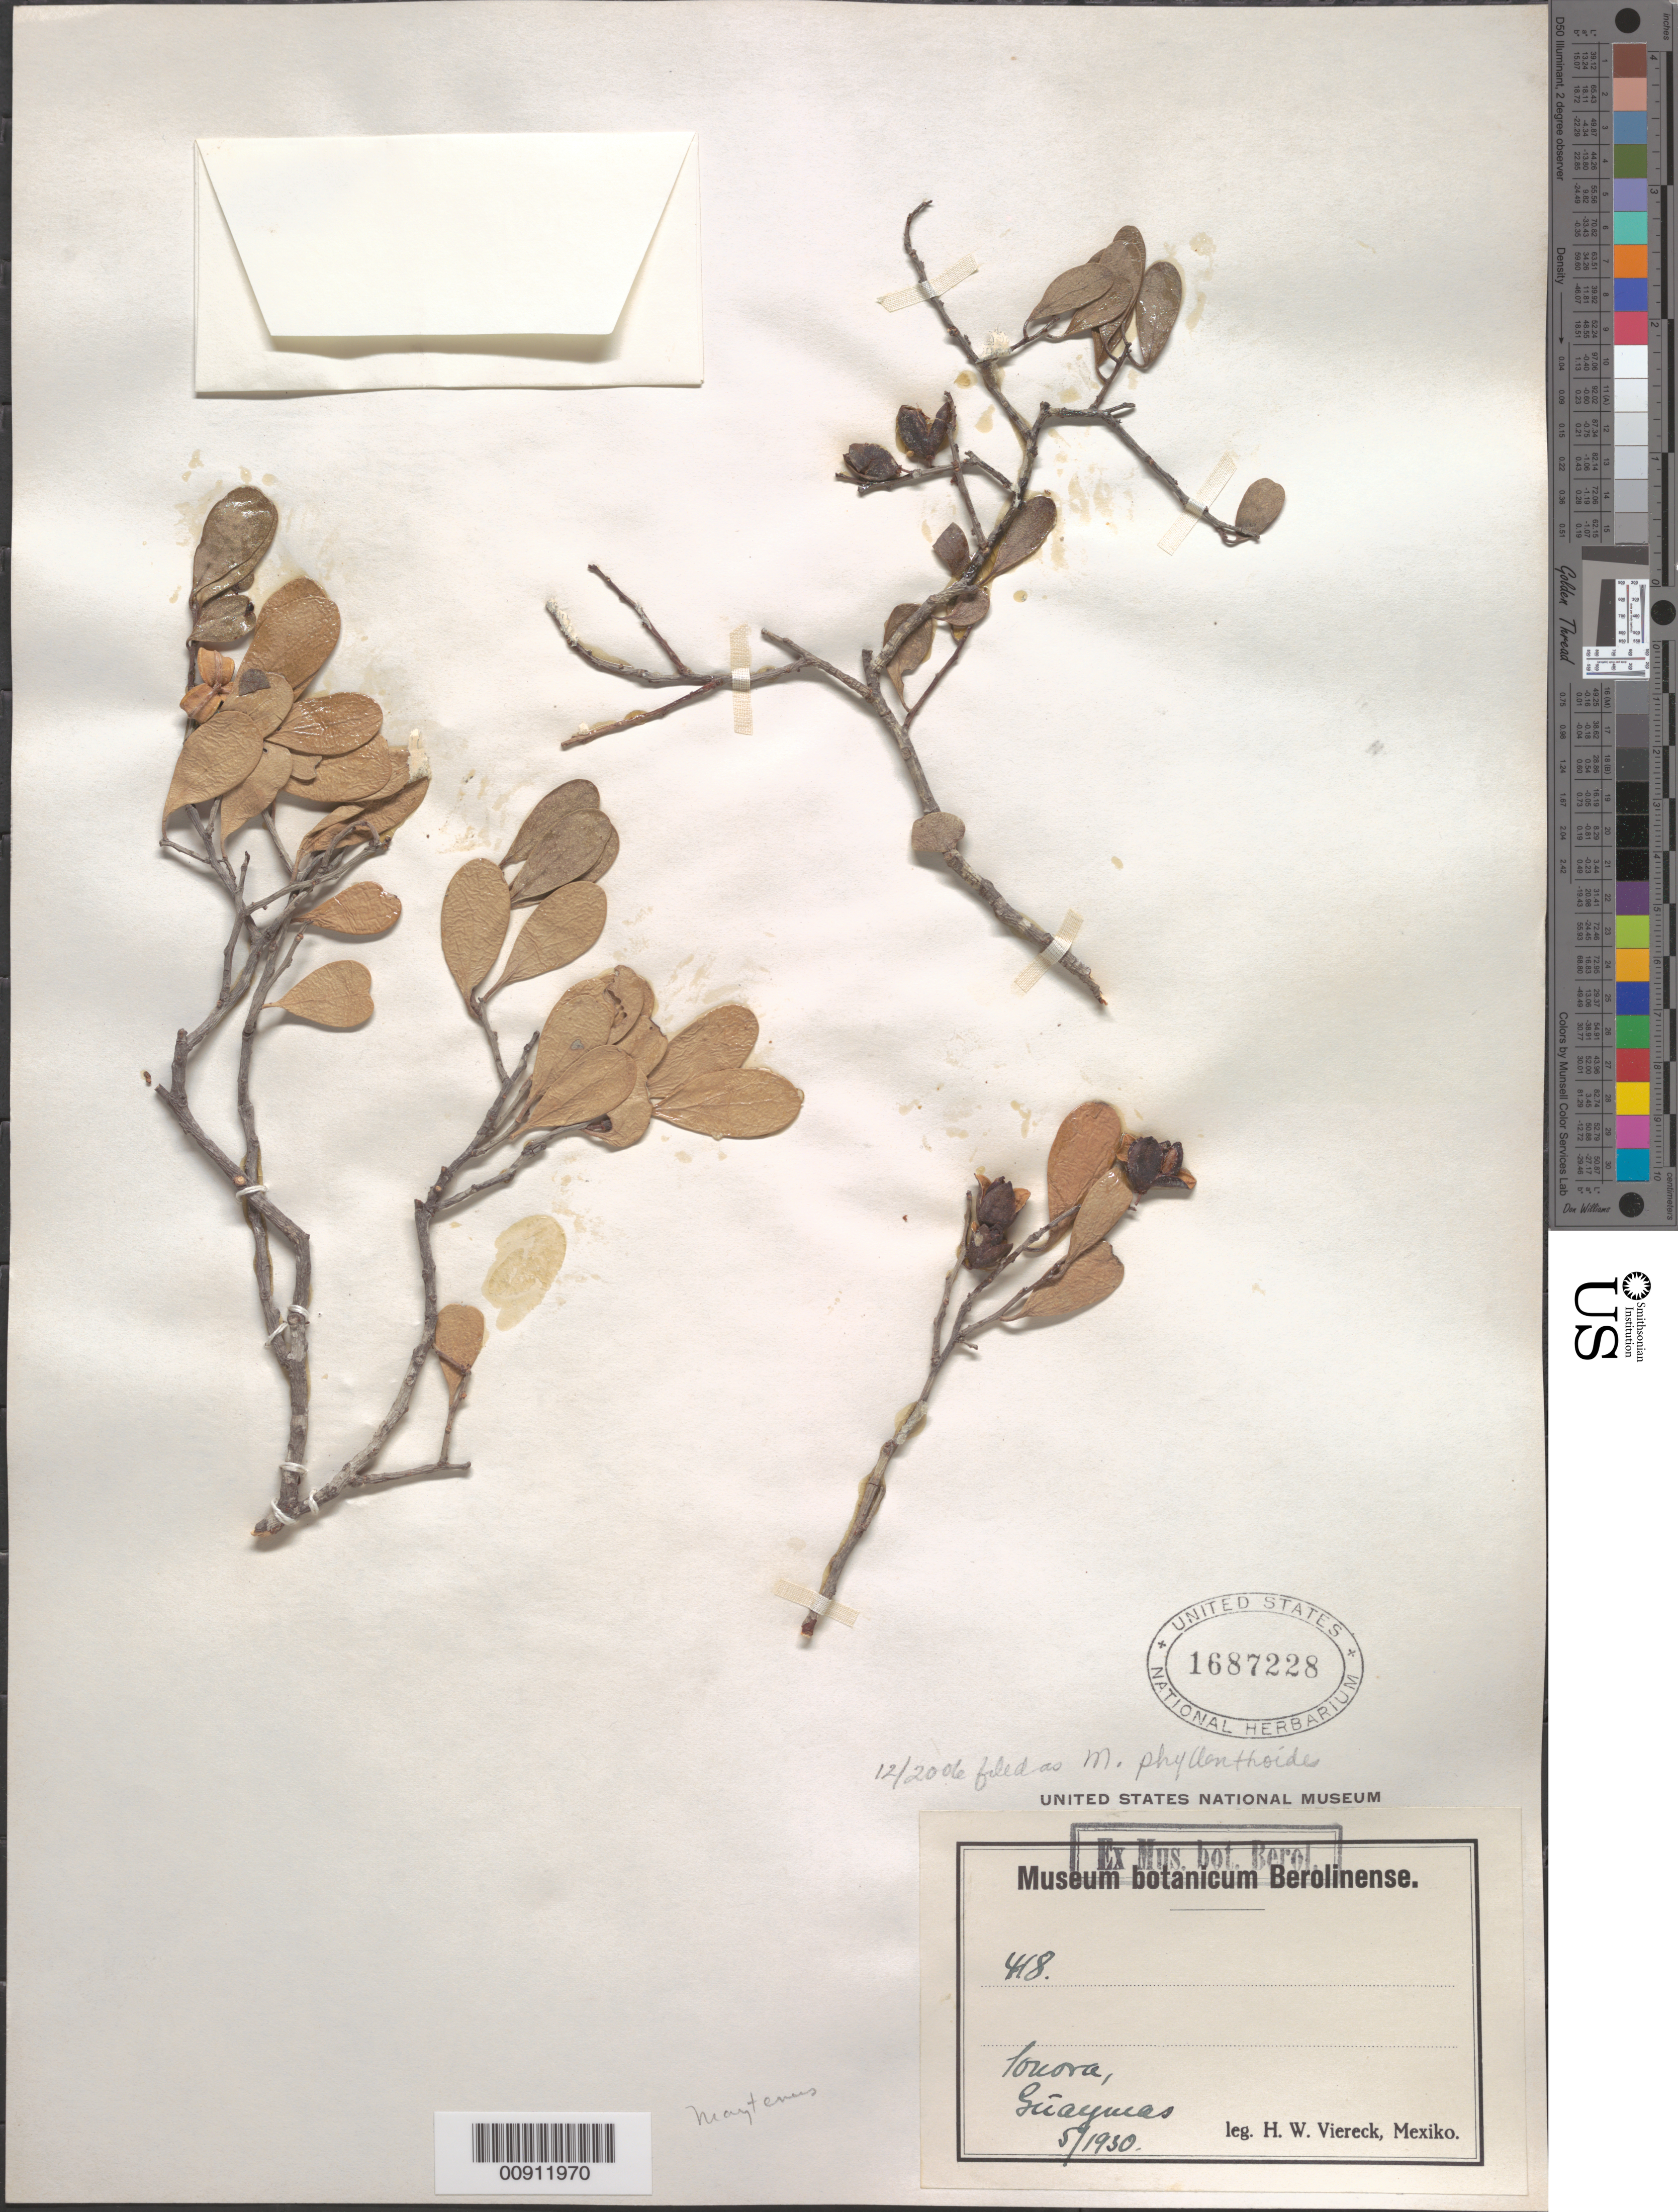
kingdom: Plantae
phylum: Tracheophyta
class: Magnoliopsida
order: Celastrales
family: Celastraceae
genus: Tricerma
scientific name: Tricerma phyllanthoides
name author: (Benth.) Lundell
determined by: Strong, Mark T., (BOT), Smithsonian Institution - National Museum of Natural History (UNITED STATES)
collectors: H. W. Viereck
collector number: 418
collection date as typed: May 1930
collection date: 1930-05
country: Mexico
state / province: Sonora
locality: Sonora: Guaymas.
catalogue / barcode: US 1687228